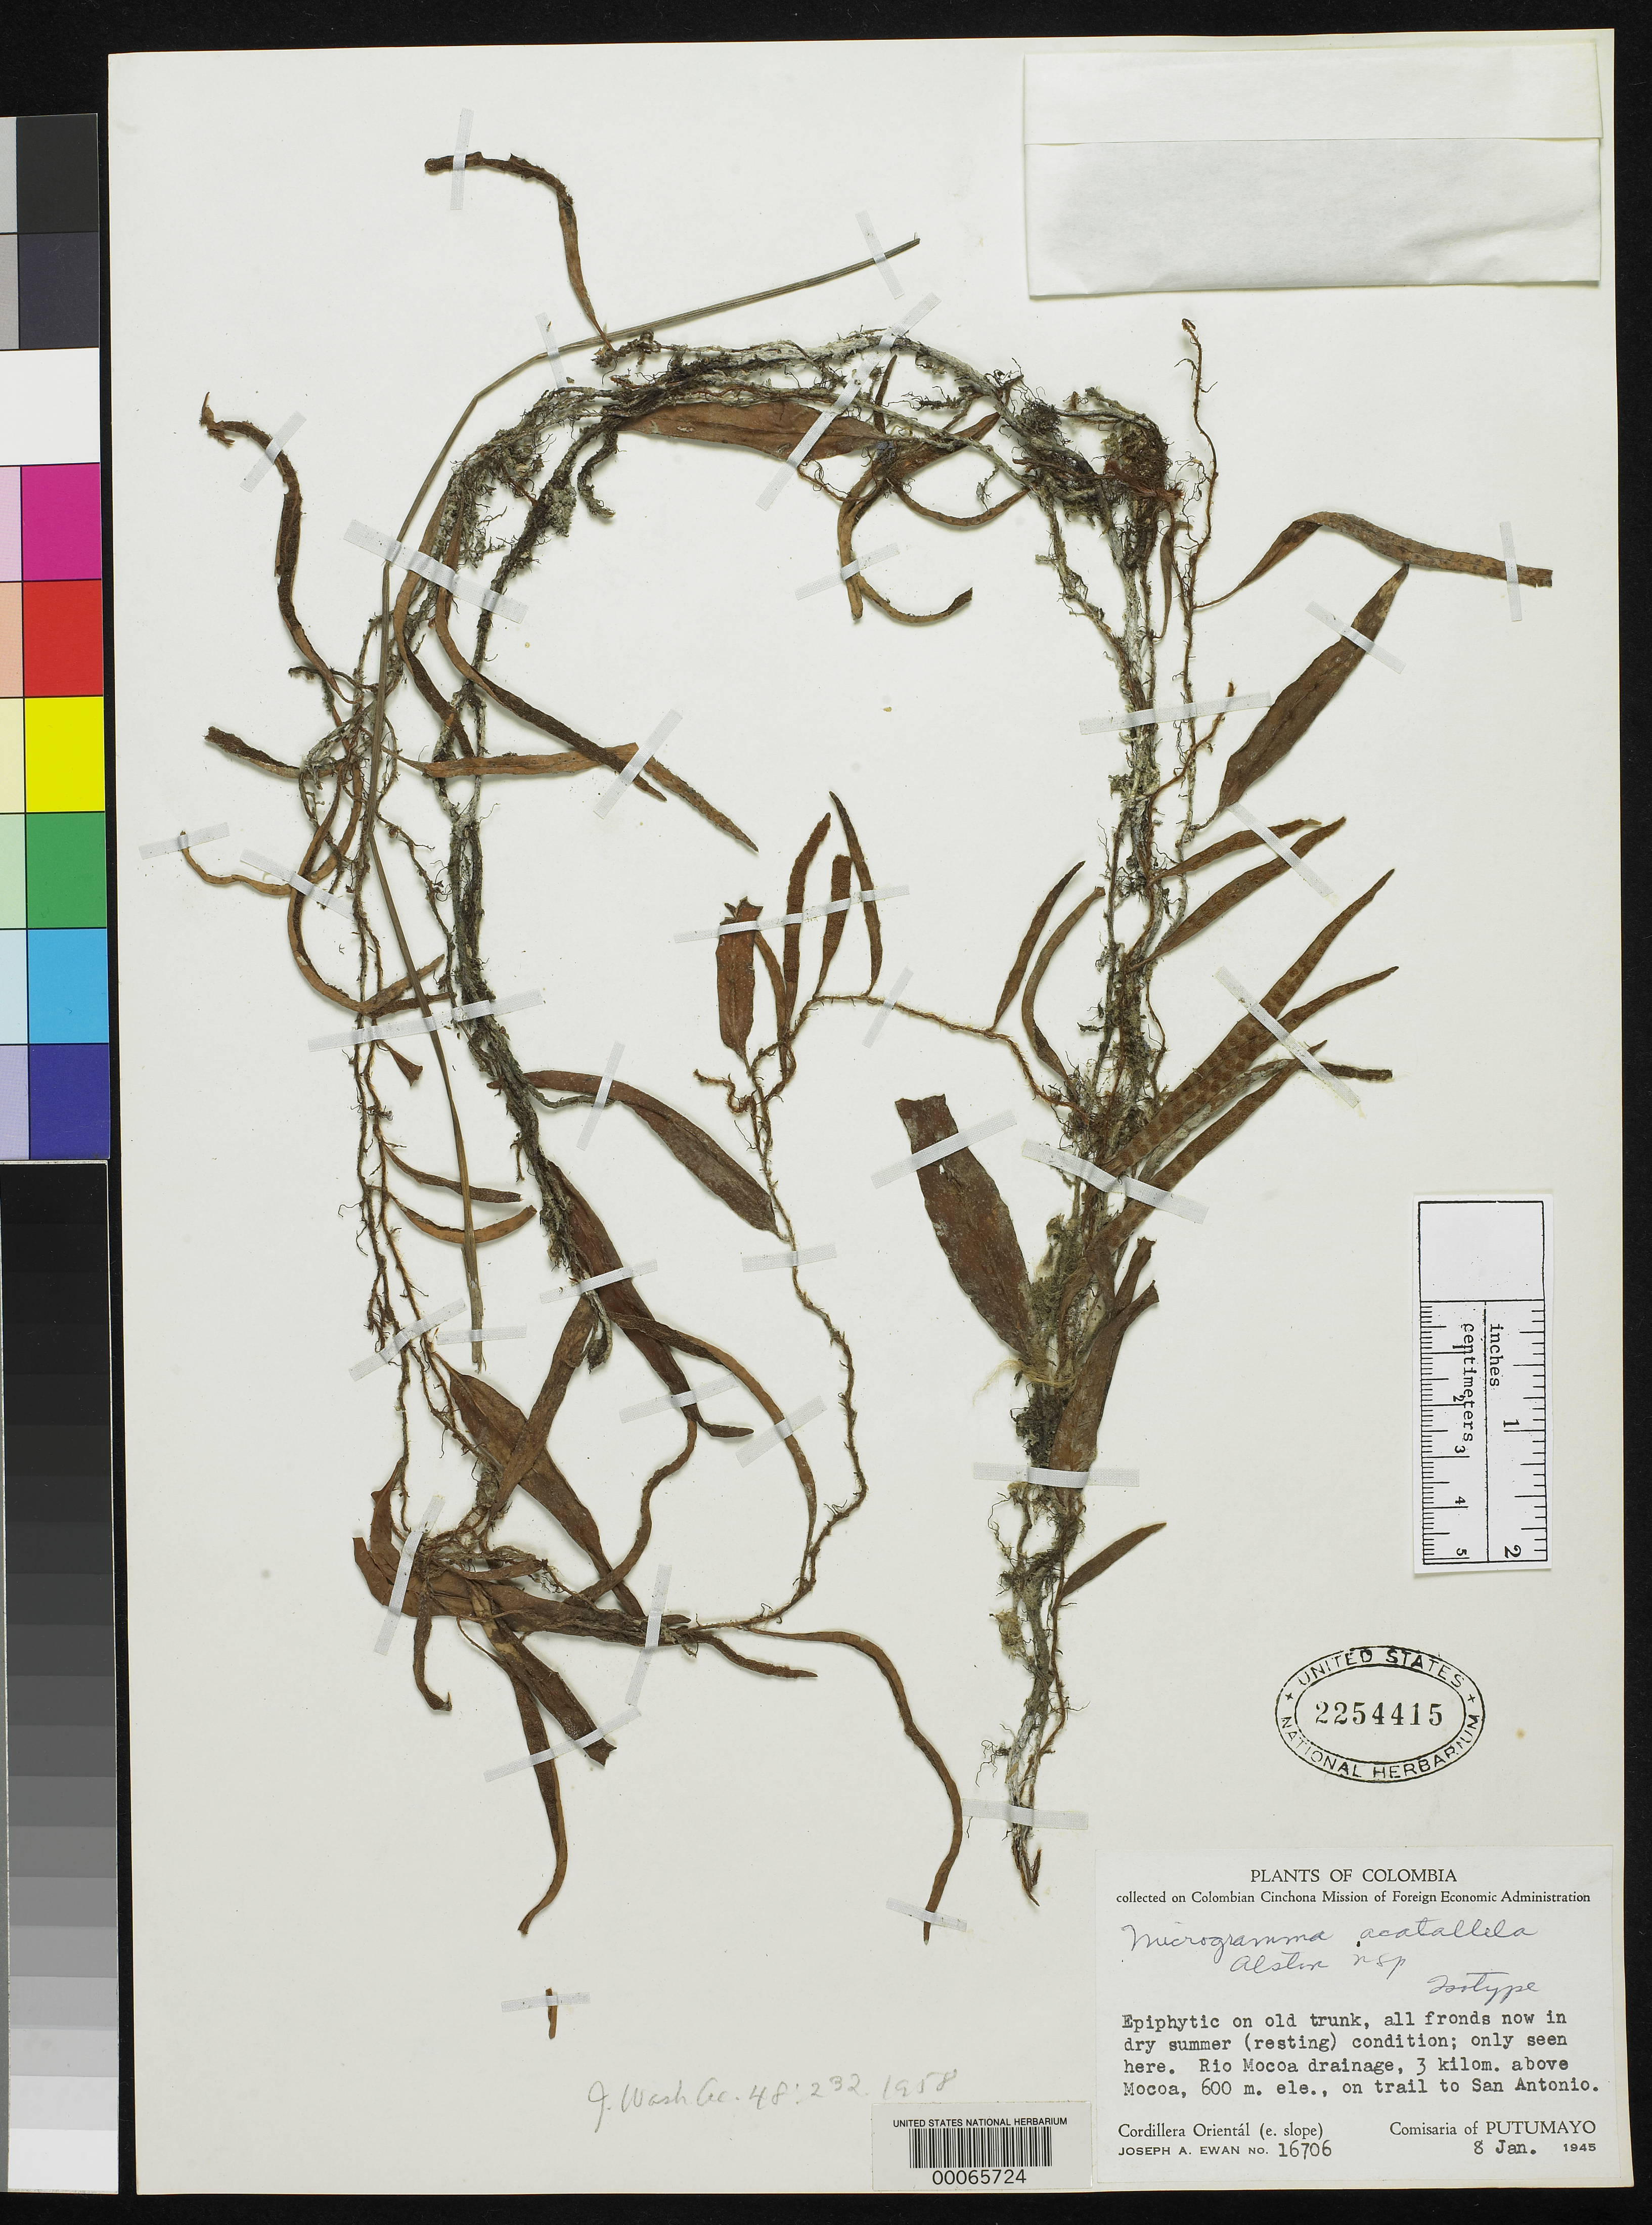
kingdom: Plantae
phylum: Tracheophyta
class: Polypodiopsida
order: Polypodiales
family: Polypodiaceae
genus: Microgramma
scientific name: Microgramma acatallela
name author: Alston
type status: Isotype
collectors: J. A. Ewan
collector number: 16706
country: Colombia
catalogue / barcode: US 2254415